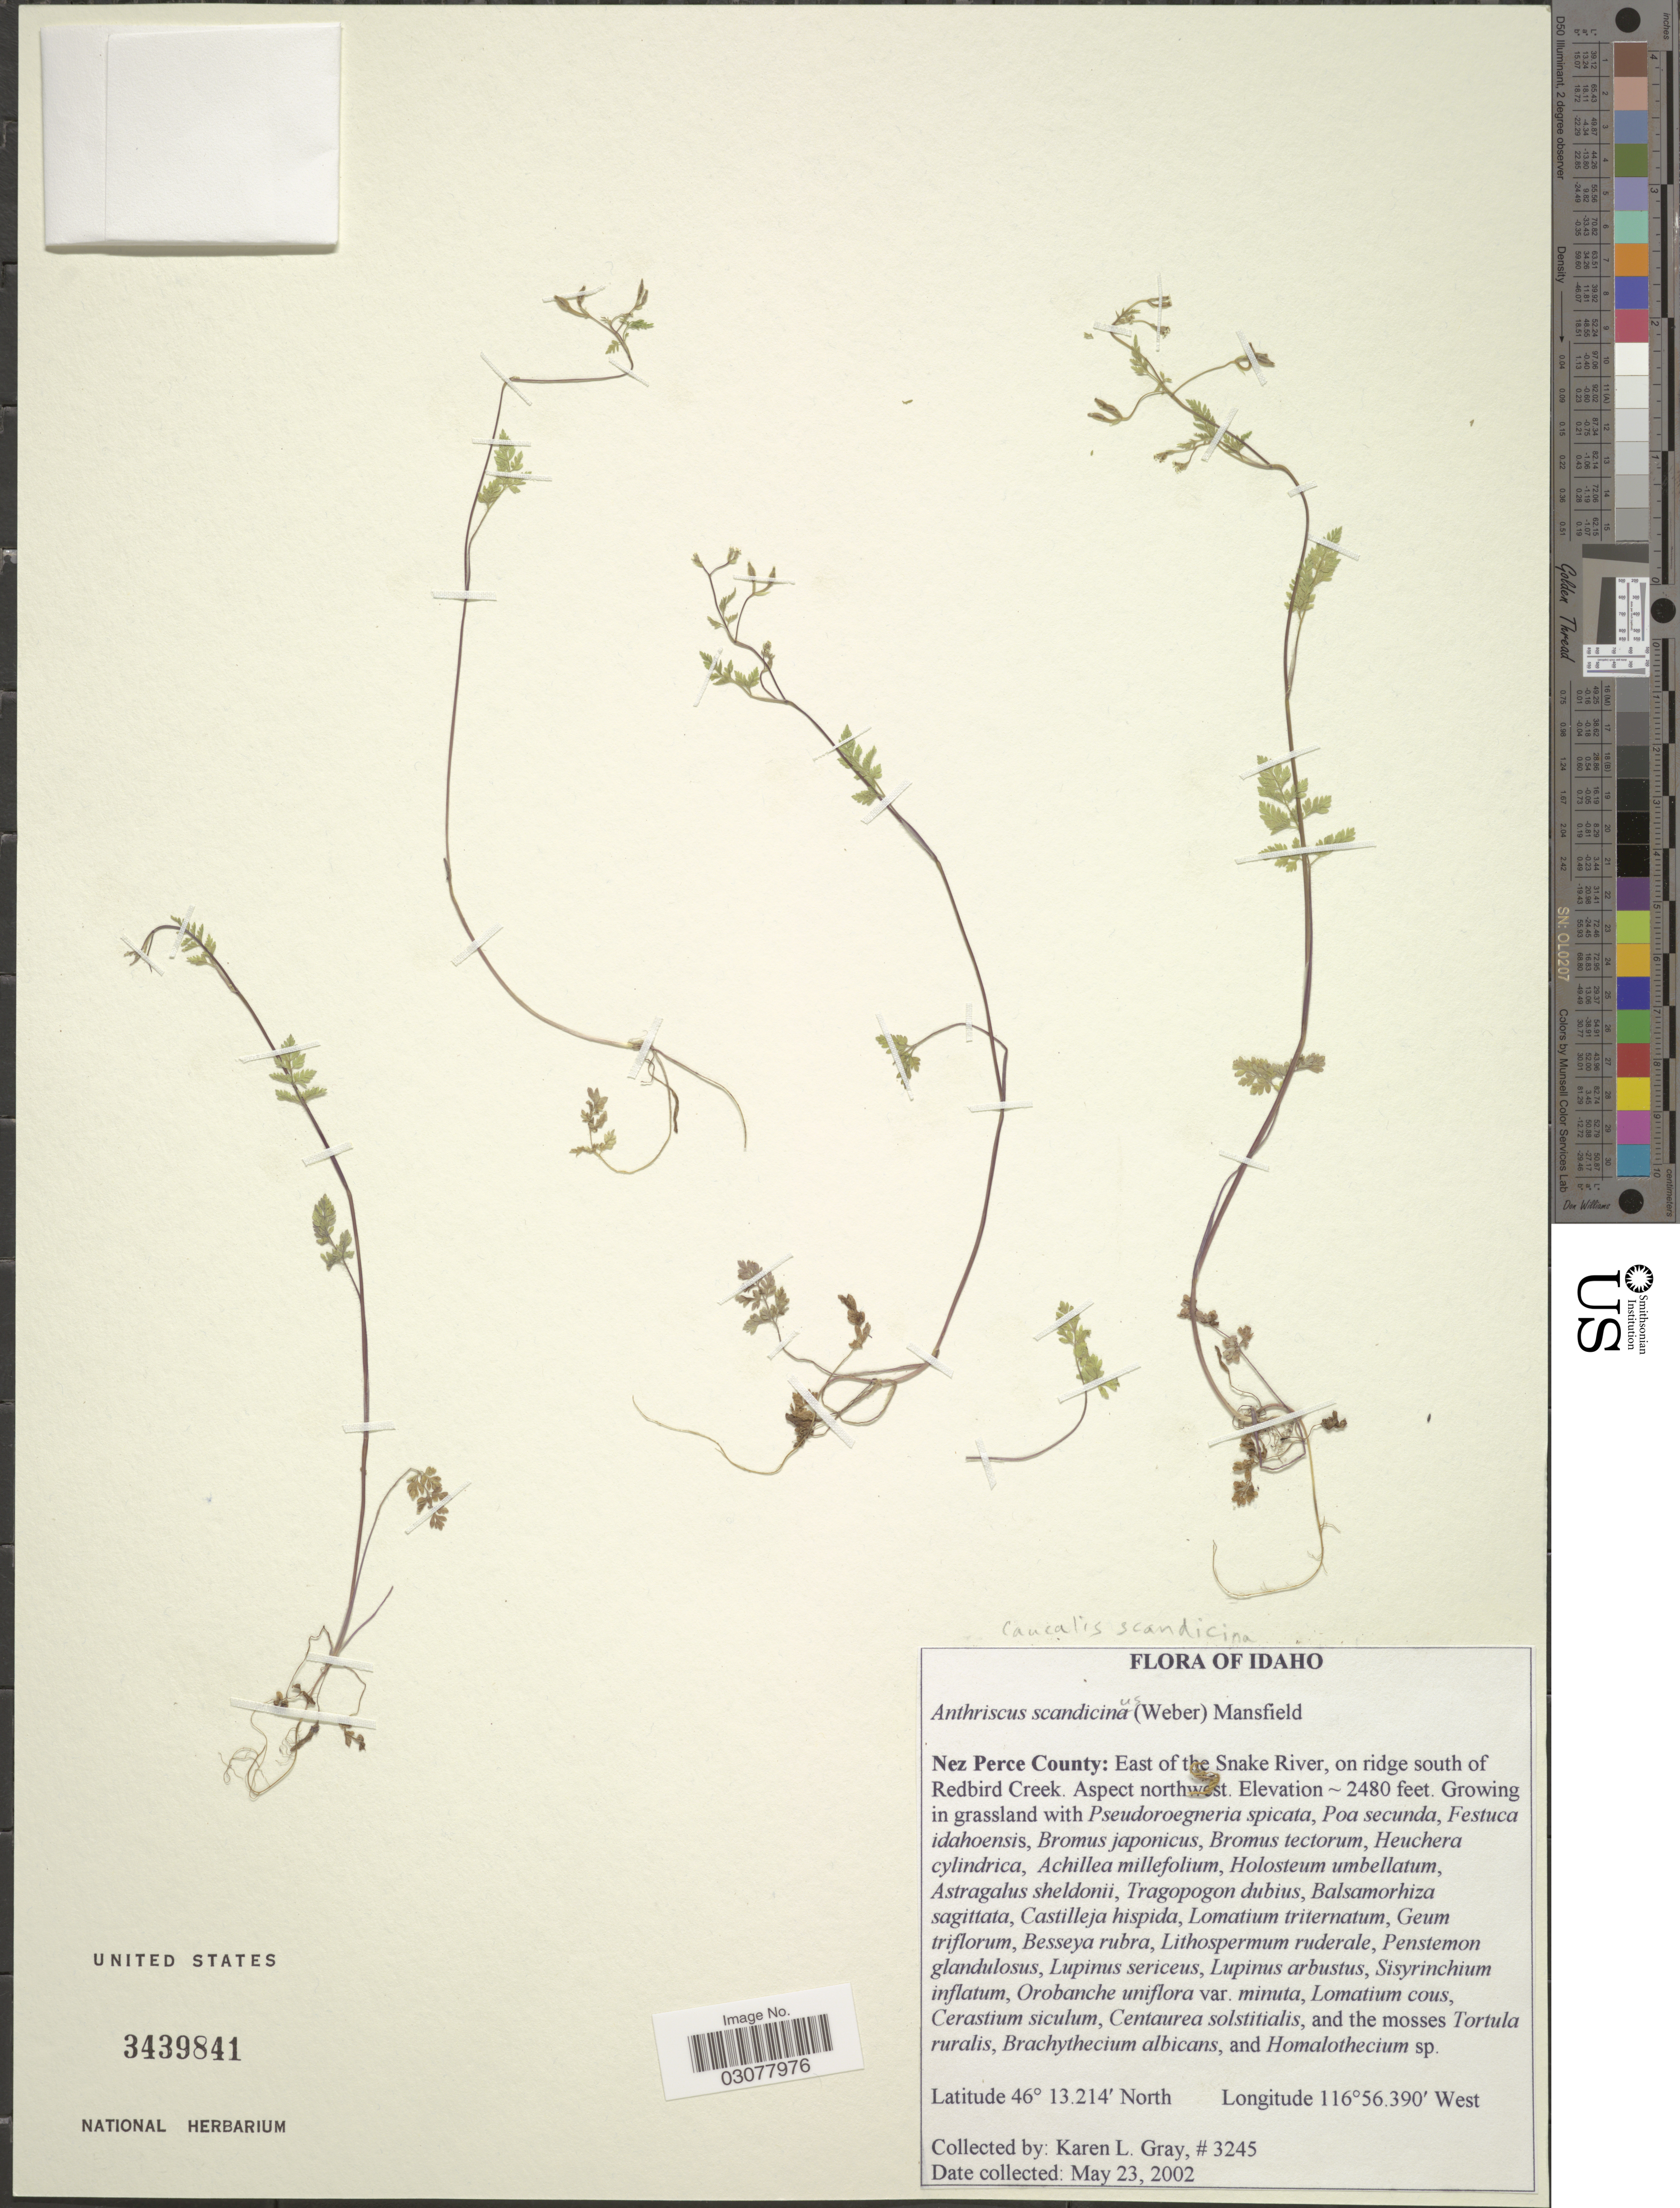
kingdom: Plantae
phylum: Tracheophyta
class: Magnoliopsida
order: Apiales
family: Apiaceae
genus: Anthriscus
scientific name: Anthriscus caucalis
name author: M. Bieb.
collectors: K. L. Gray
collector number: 3245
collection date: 2002-05-23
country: United States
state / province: Idaho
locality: Nez Perce County: East of the Snake River, on ridge south of Redbird Creek. Aspect northwest.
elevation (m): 756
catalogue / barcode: US 3439841